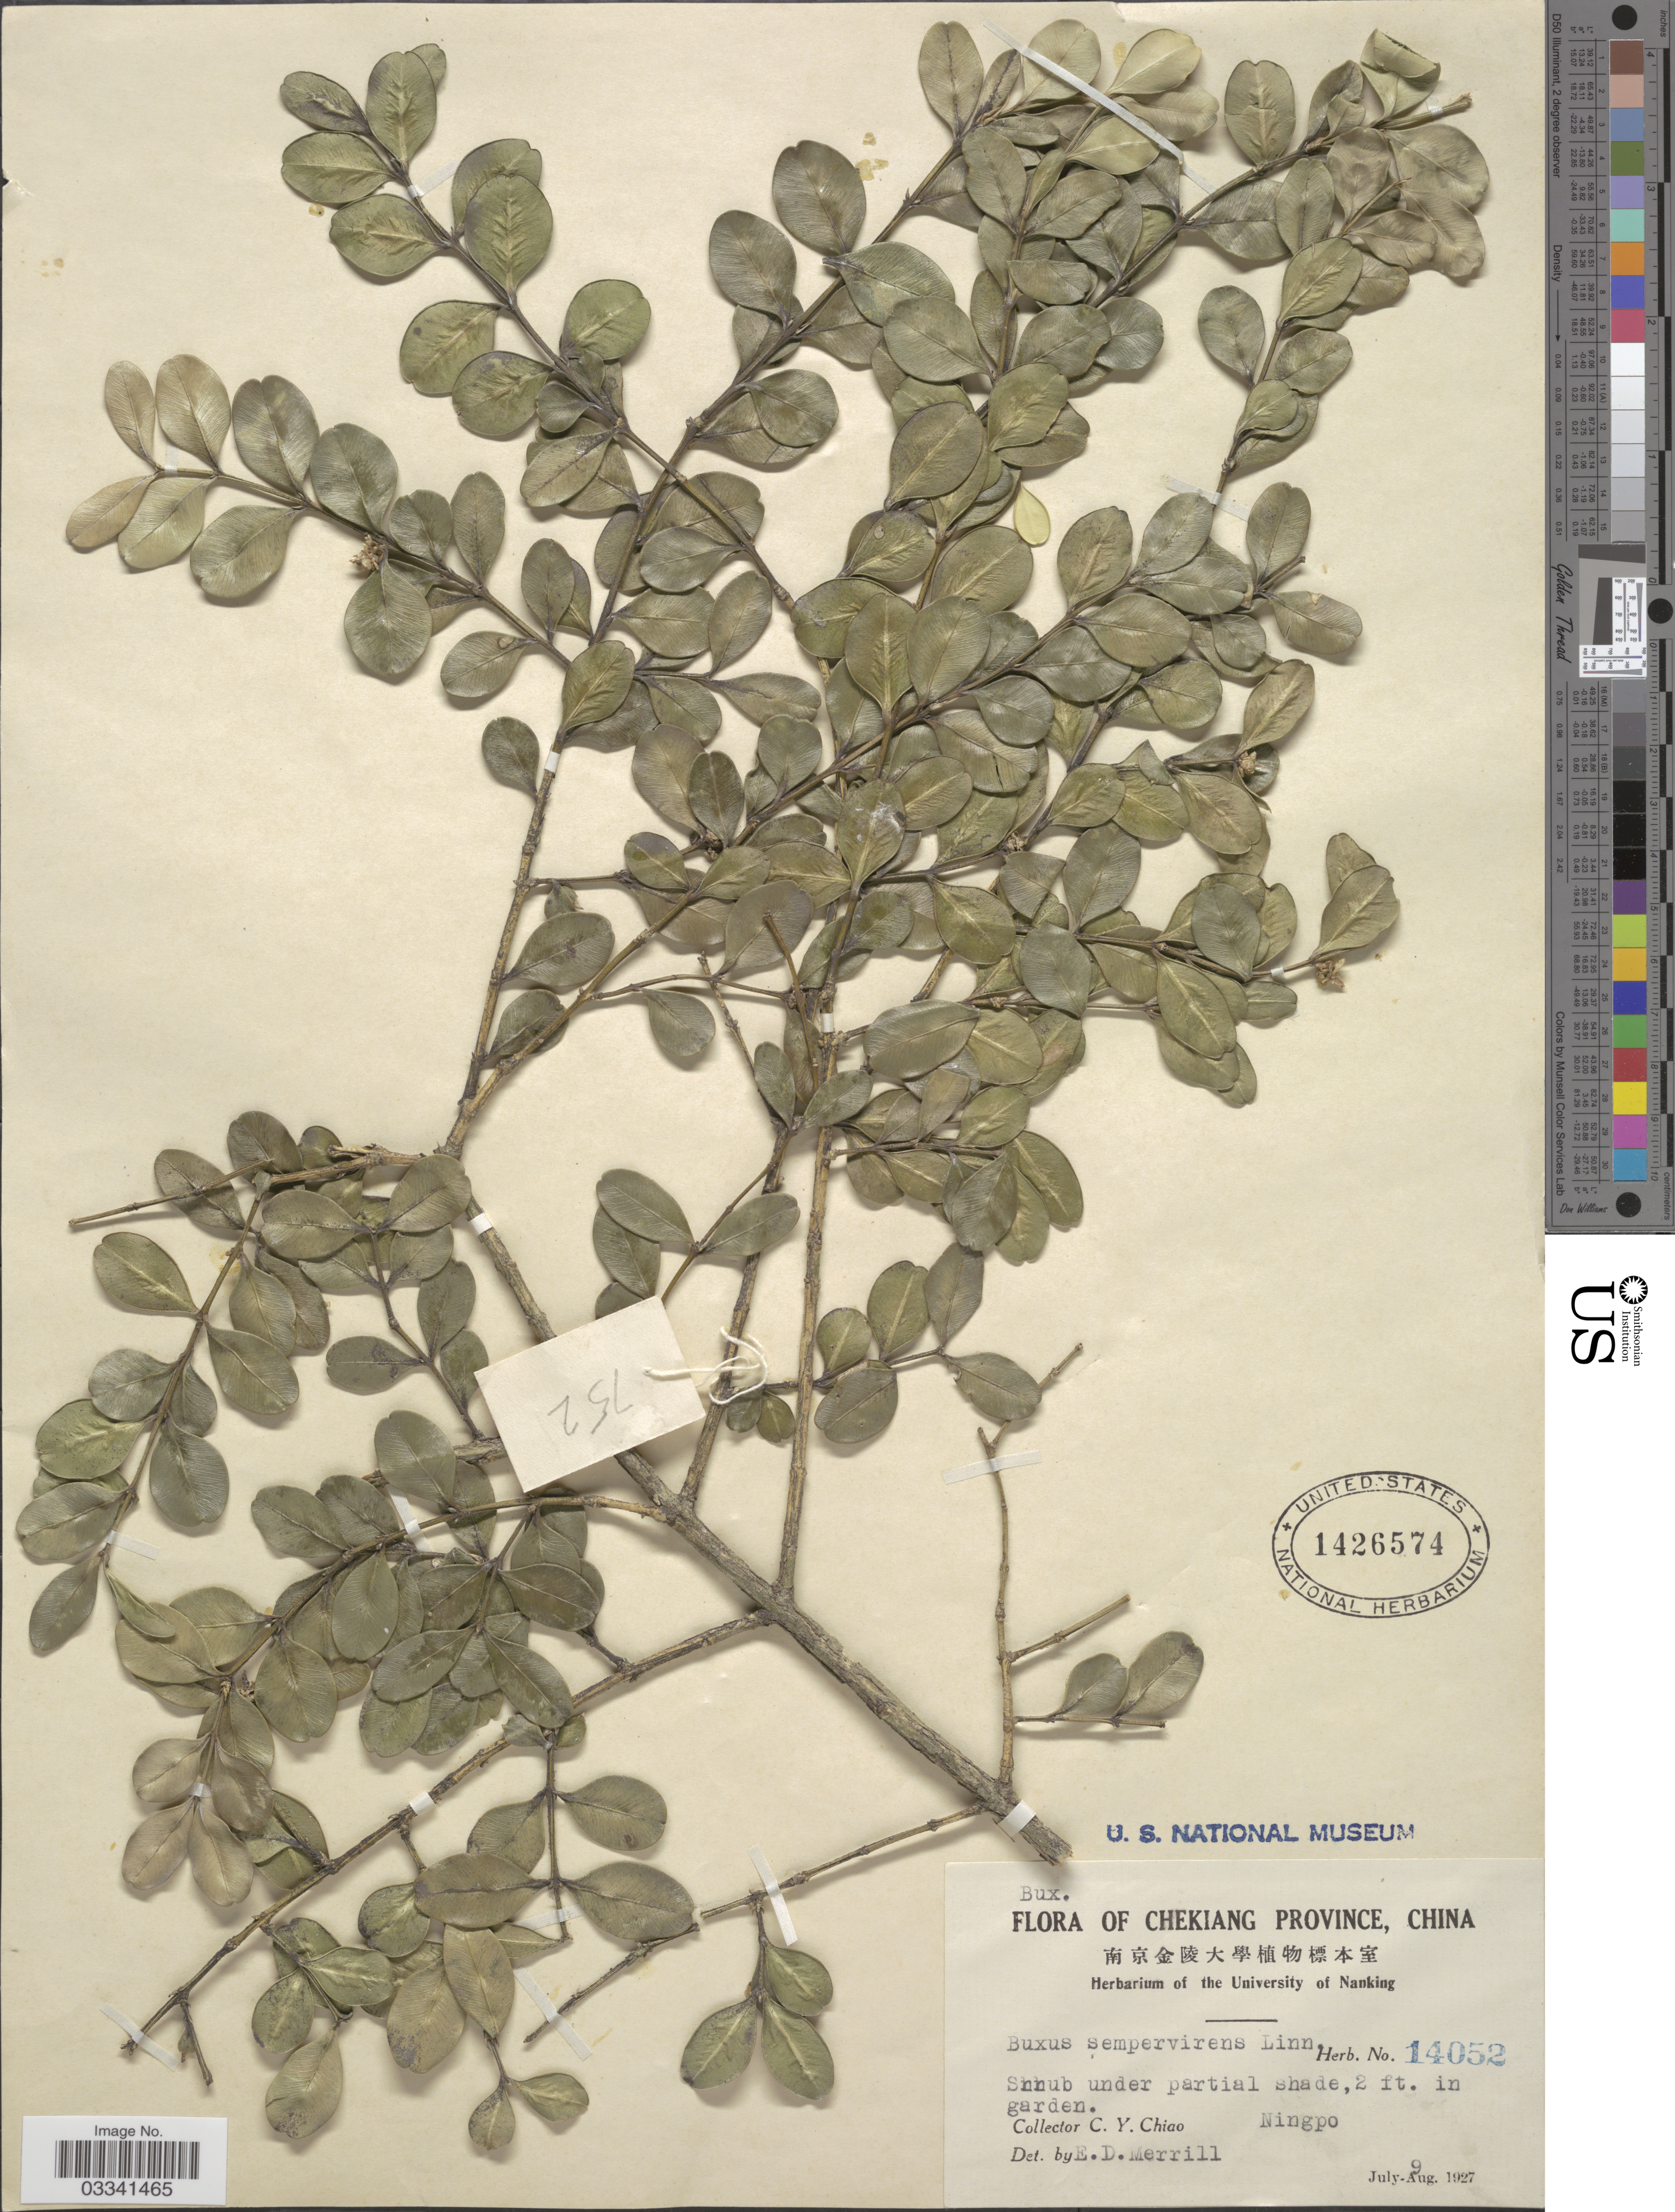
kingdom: Plantae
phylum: Tracheophyta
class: Magnoliopsida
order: Buxales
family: Buxaceae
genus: Buxus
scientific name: Buxus sempervirens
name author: L.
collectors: C. Y. Chiao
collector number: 14052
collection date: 1927-08-09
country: China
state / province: Zhejiang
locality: Chekiang Province. Ningpo.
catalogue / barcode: US 1426574